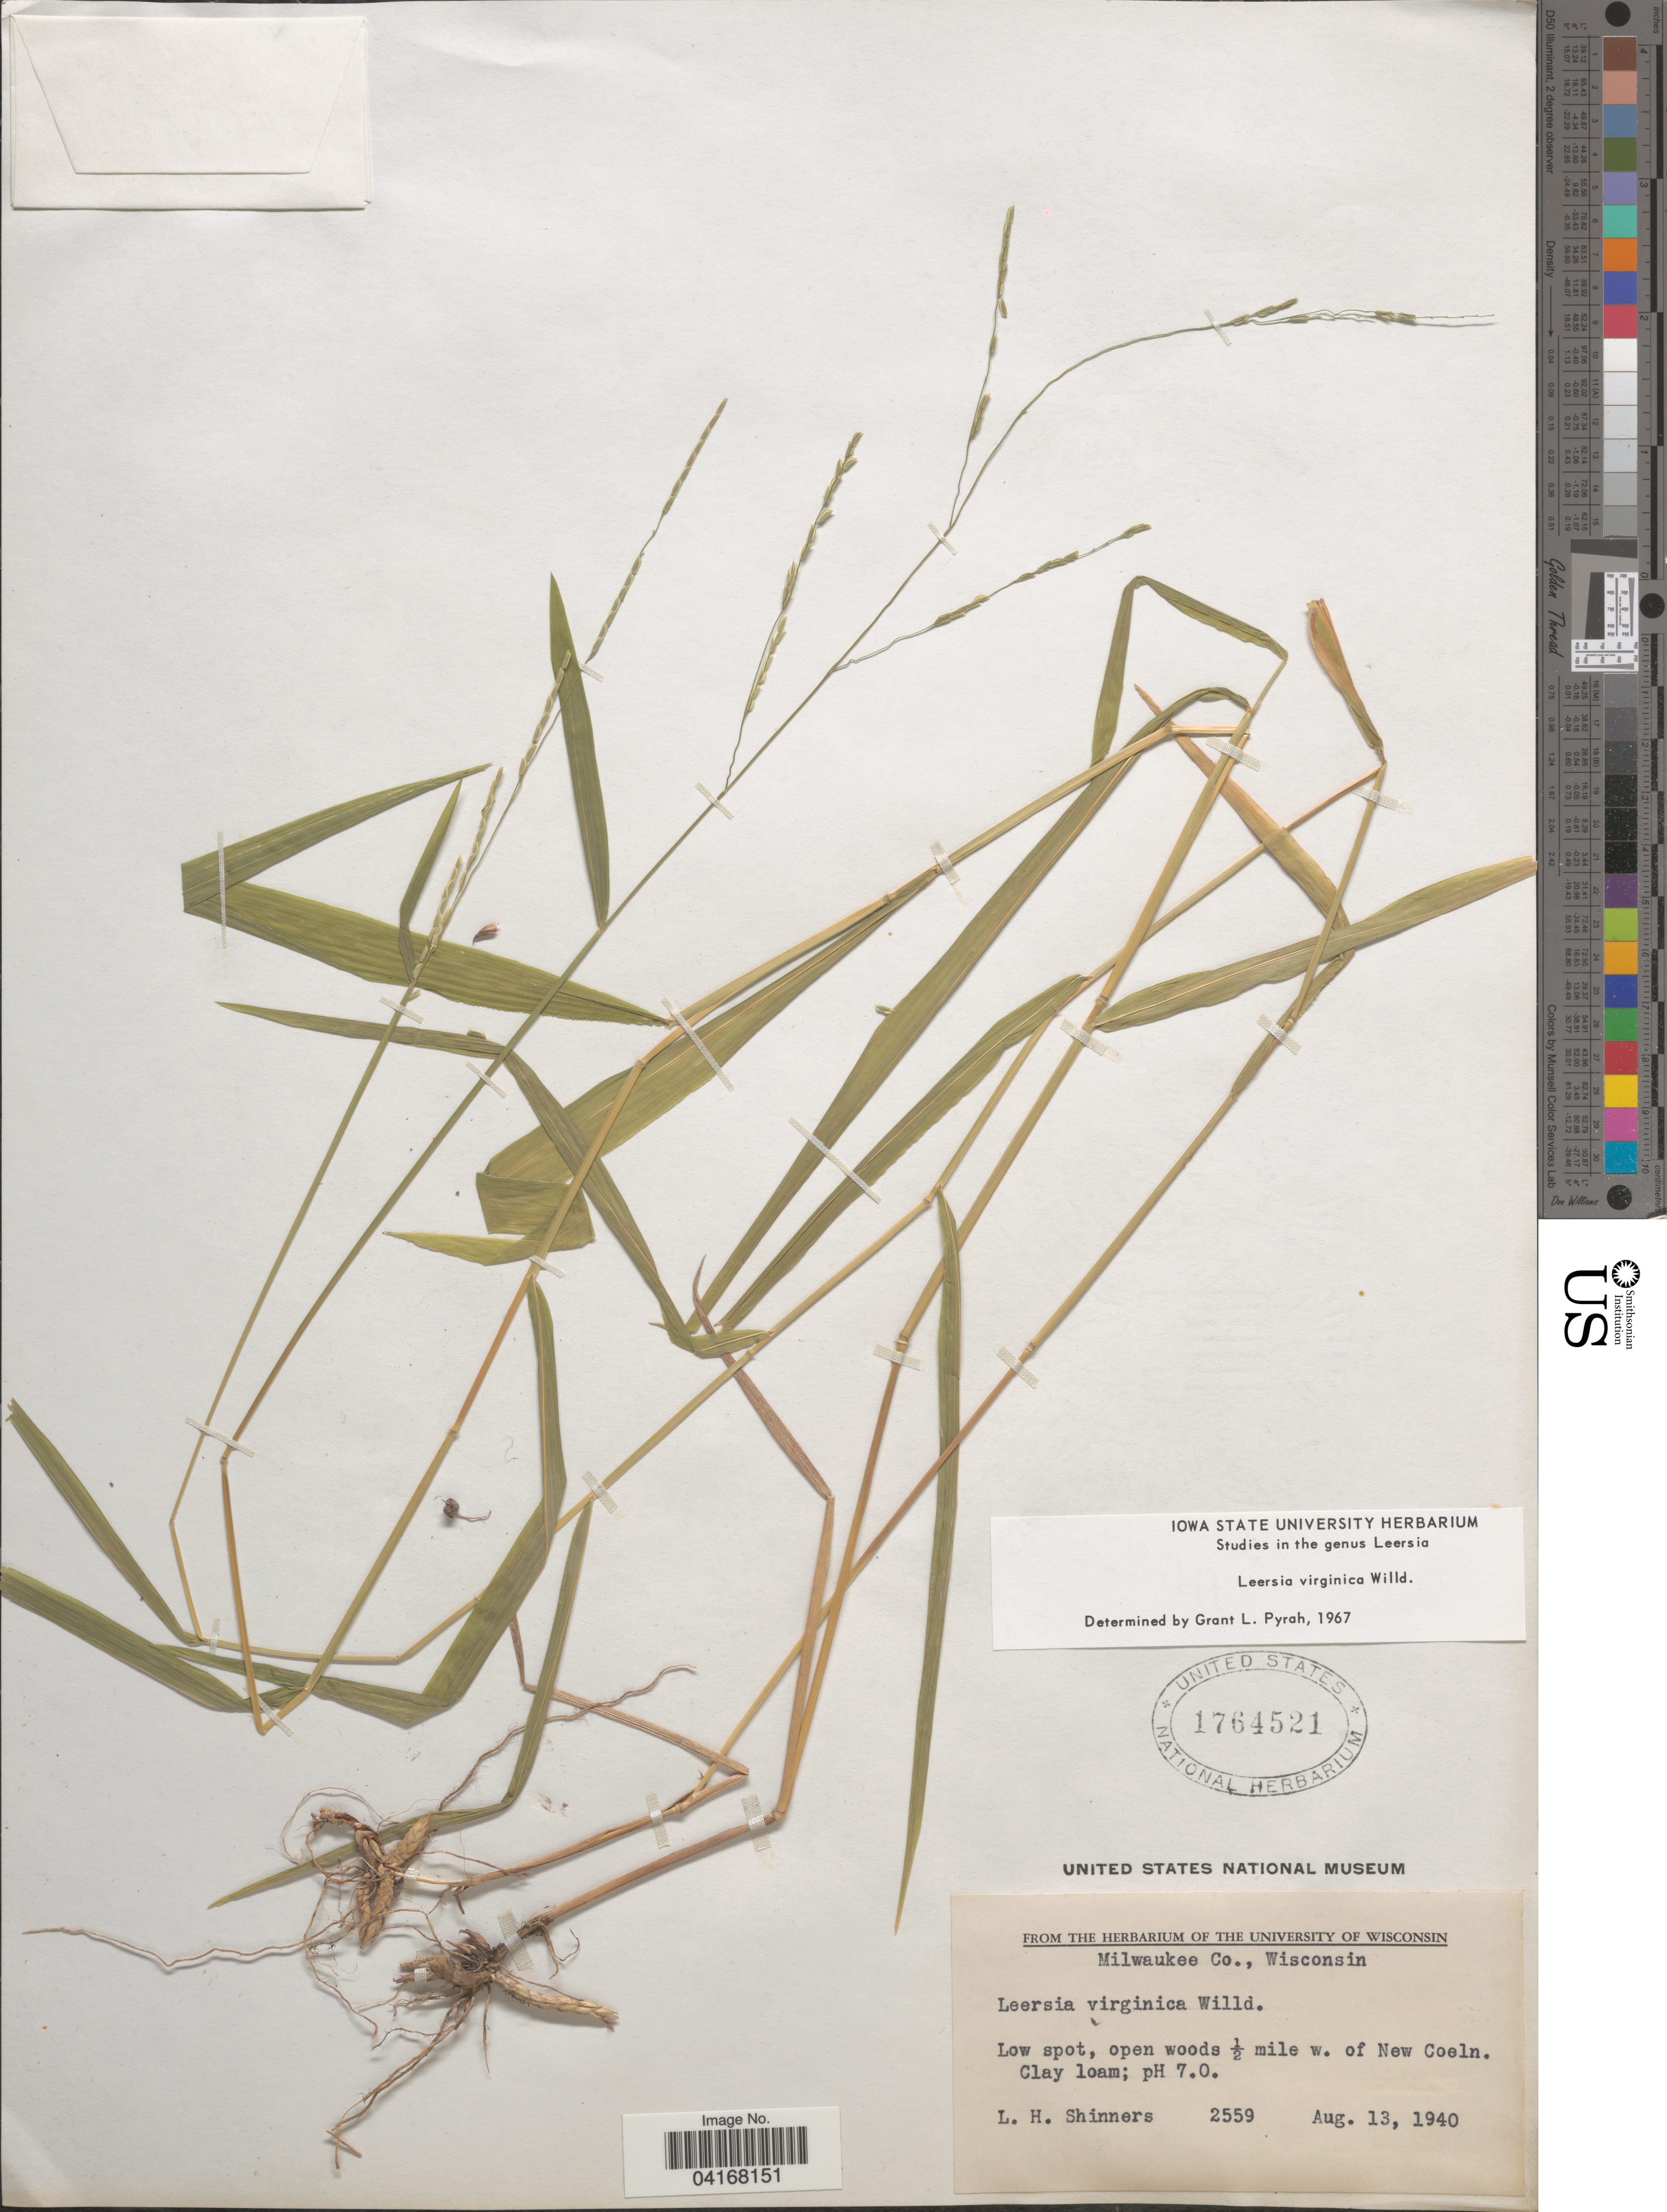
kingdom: Plantae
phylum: Tracheophyta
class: Liliopsida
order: Poales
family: Poaceae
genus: Leersia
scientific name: Leersia virginica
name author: Willd.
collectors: L. H. Shinners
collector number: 2559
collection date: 1940-08-13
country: United States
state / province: Wisconsin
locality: Milwaukee Co. Low spot, open woods ½ mile w. of New Coeln.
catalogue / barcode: US 1764521